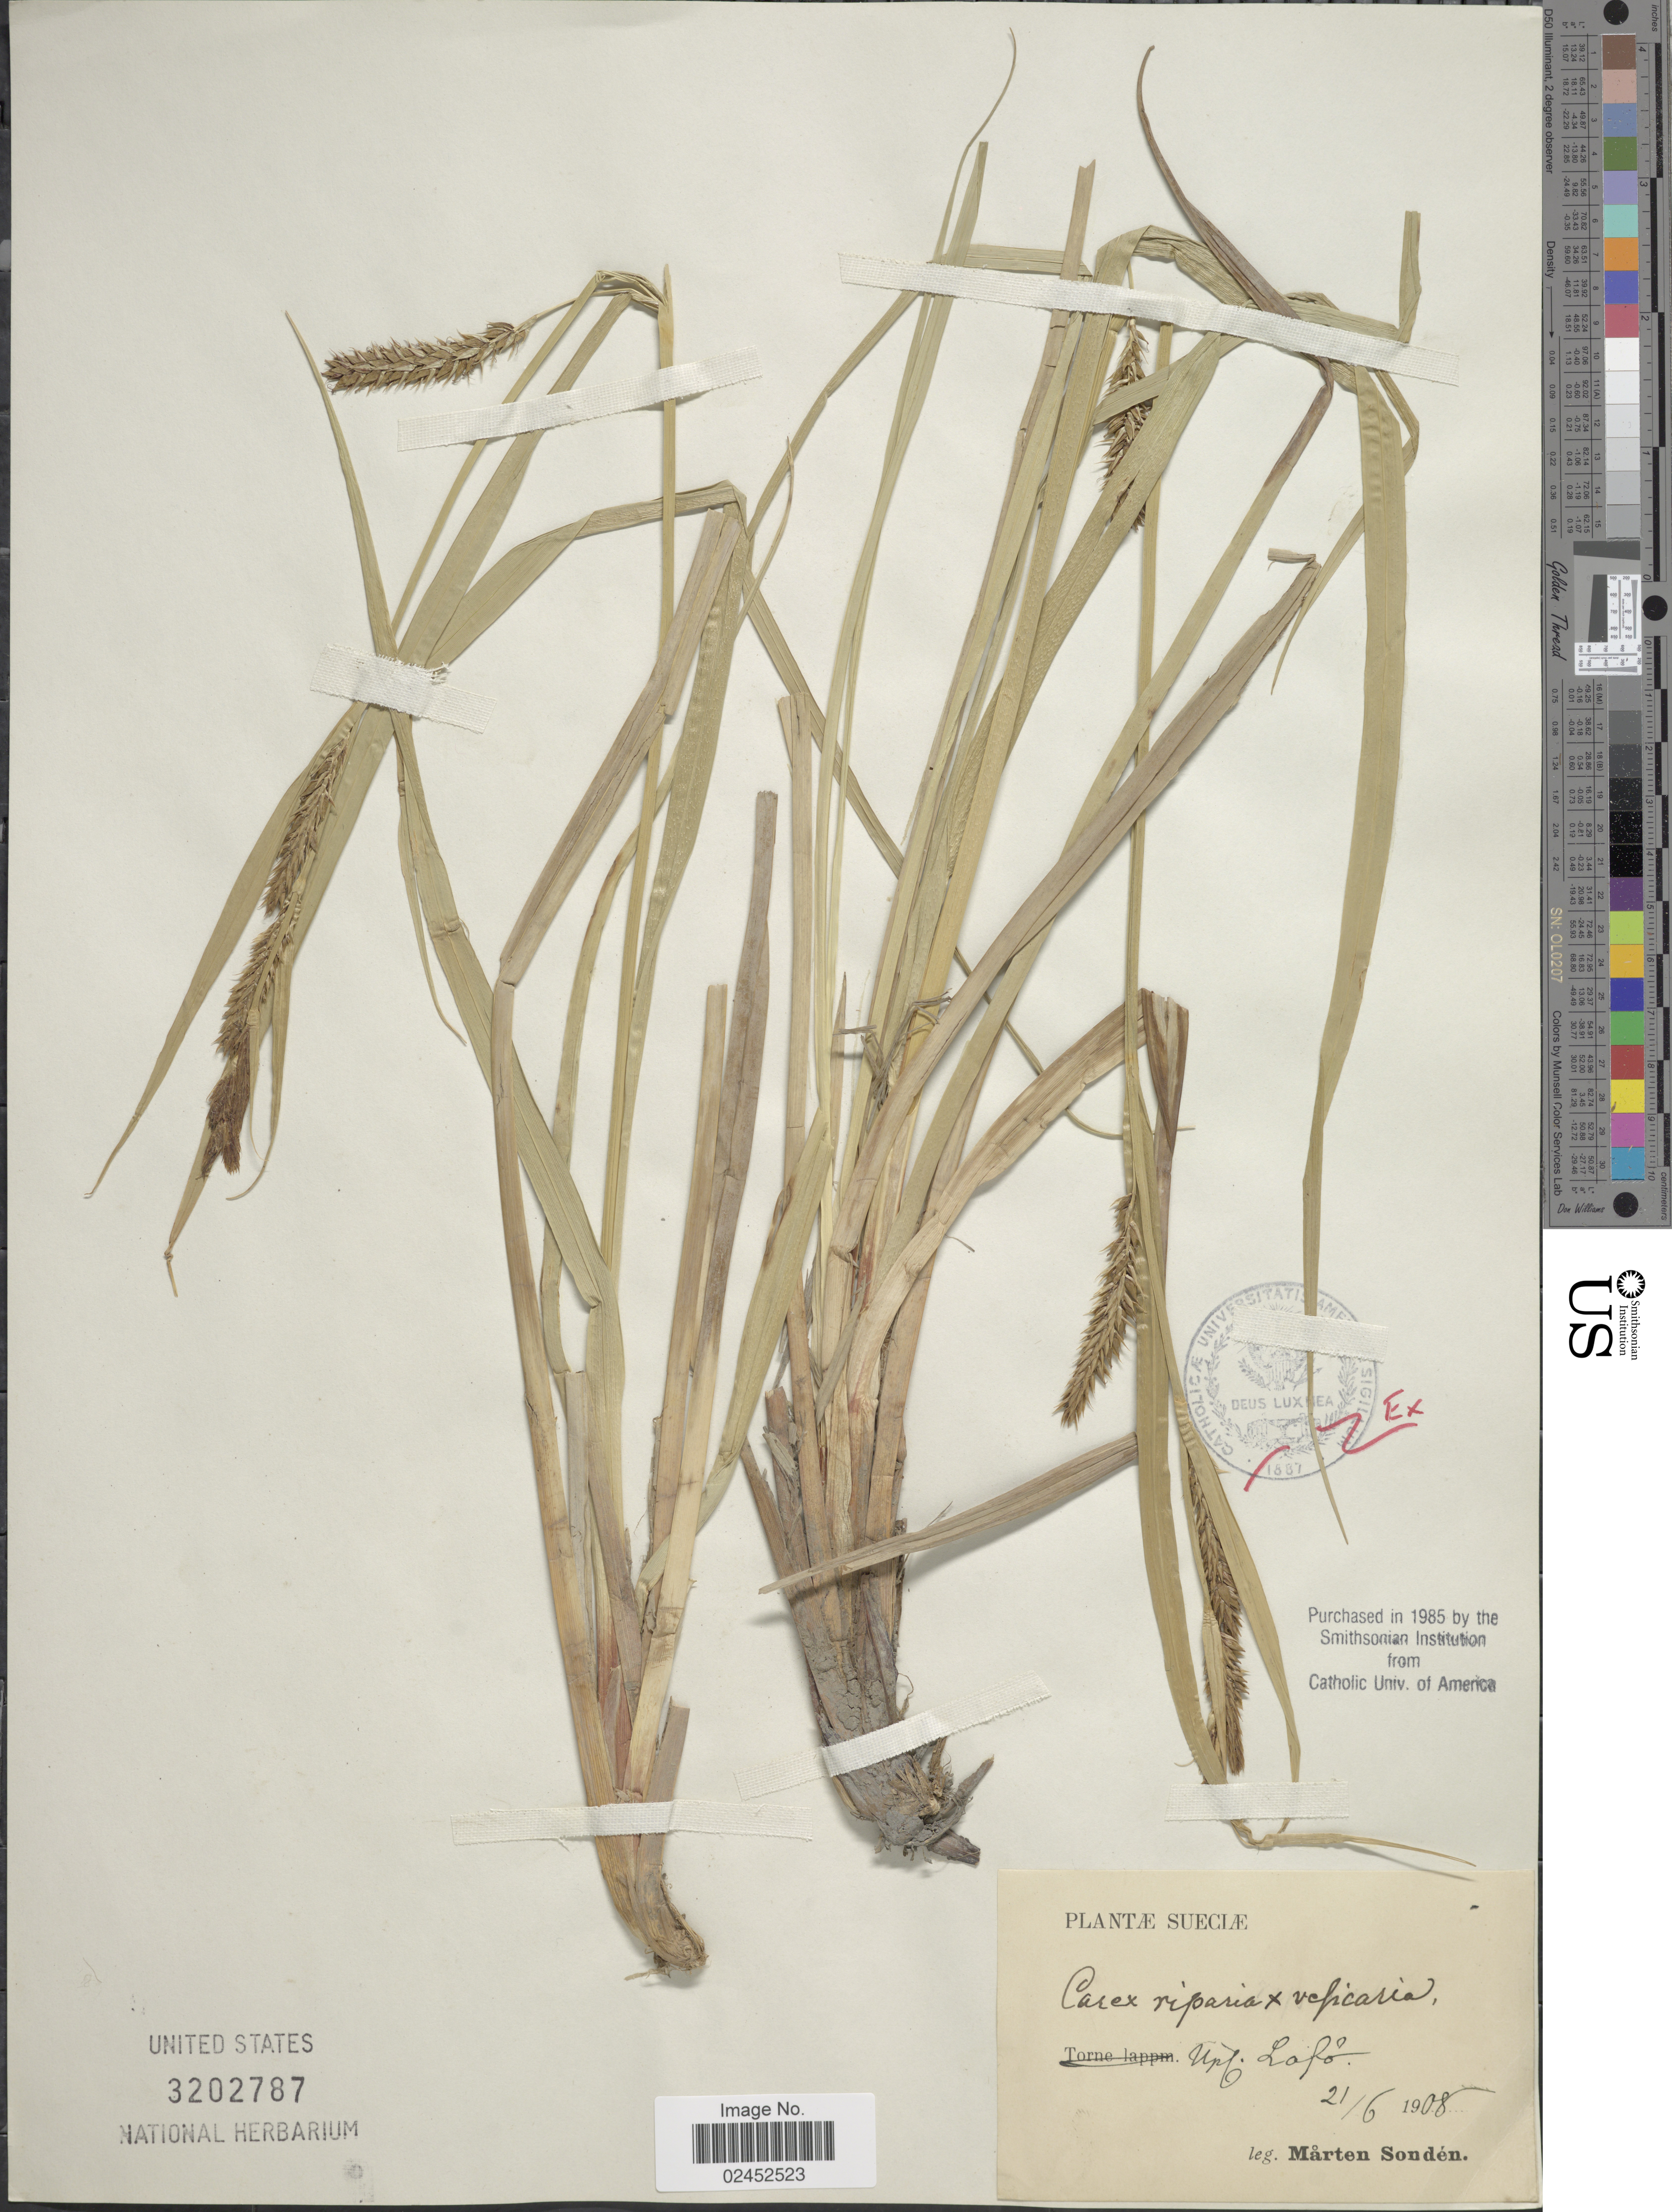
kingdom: Plantae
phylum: Tracheophyta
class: Liliopsida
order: Poales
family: Cyperaceae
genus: Carex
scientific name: Carex riparia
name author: Curtis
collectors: M. Sondén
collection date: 1908-06-21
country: Sweden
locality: Sueciae, Upl. Lafo [ = Lavö]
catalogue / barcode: US 3202787